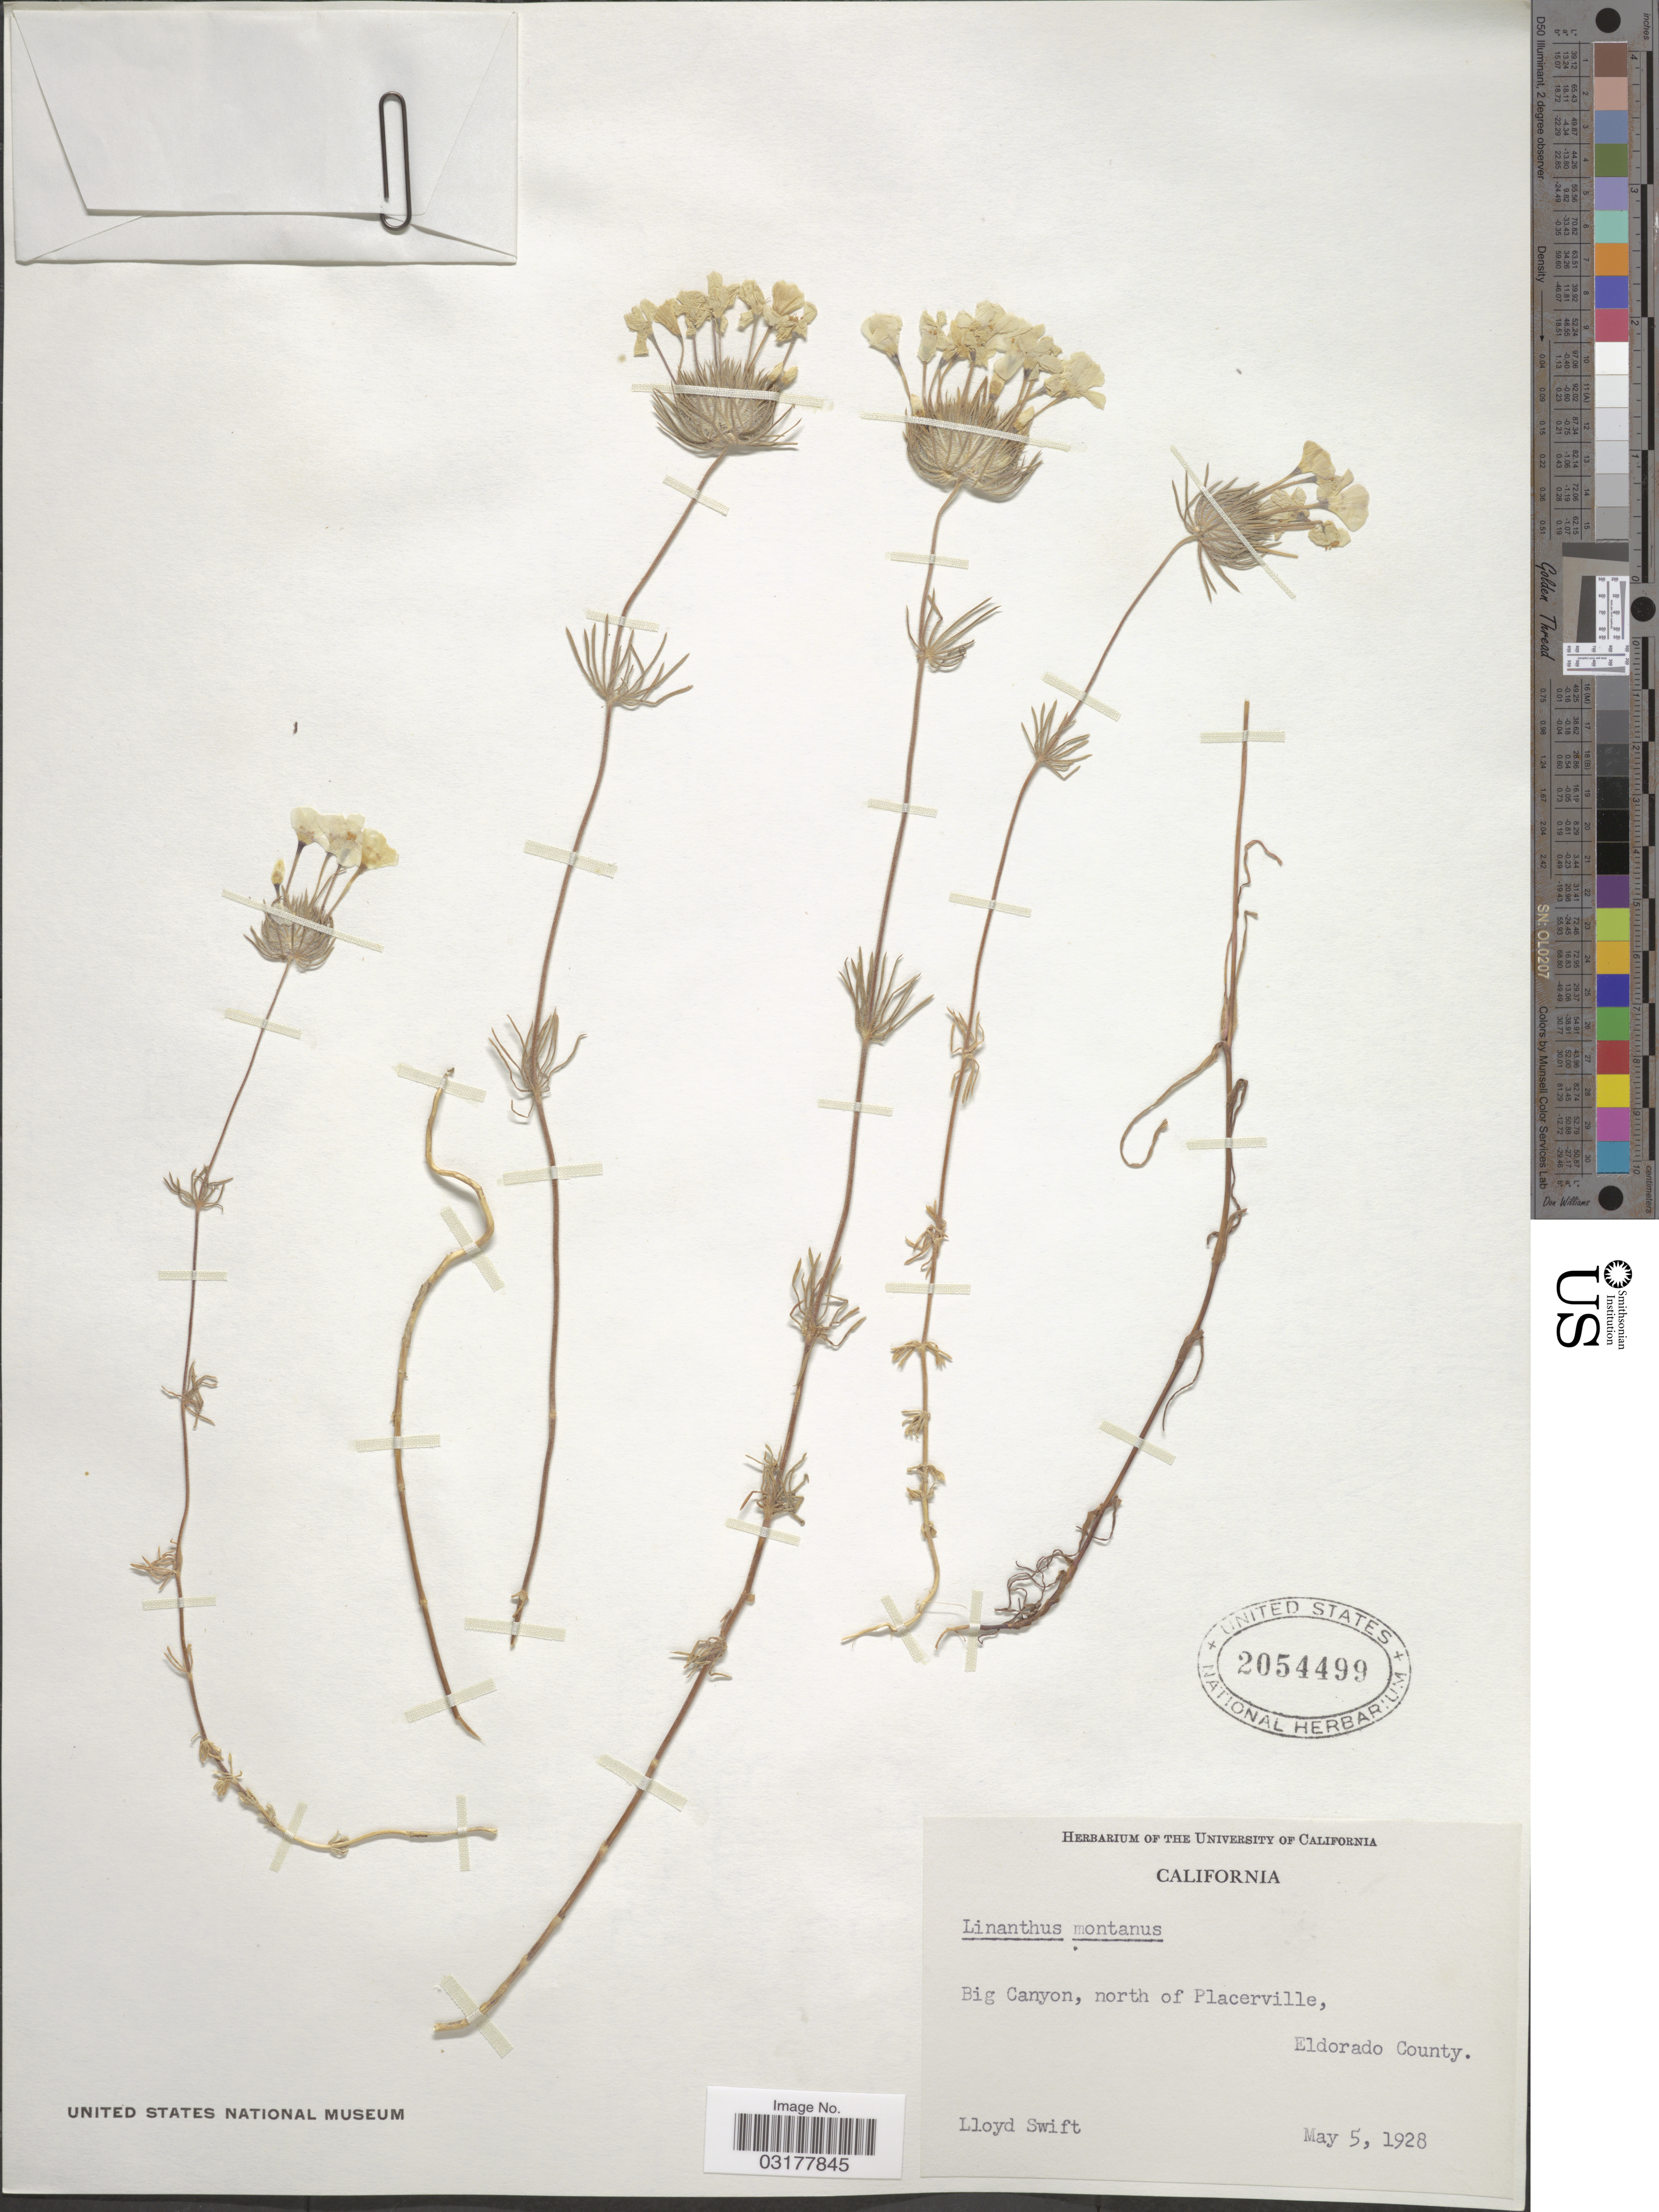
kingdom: Plantae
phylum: Tracheophyta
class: Magnoliopsida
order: Ericales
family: Polemoniaceae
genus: Leptosiphon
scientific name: Leptosiphon montanus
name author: (Greene) J.M. Porter & L.A. Johnson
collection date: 1928-05-05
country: United States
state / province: California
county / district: El Dorado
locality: Big Canyon, north of Placerville. Eldorado County.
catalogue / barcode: US 2054499